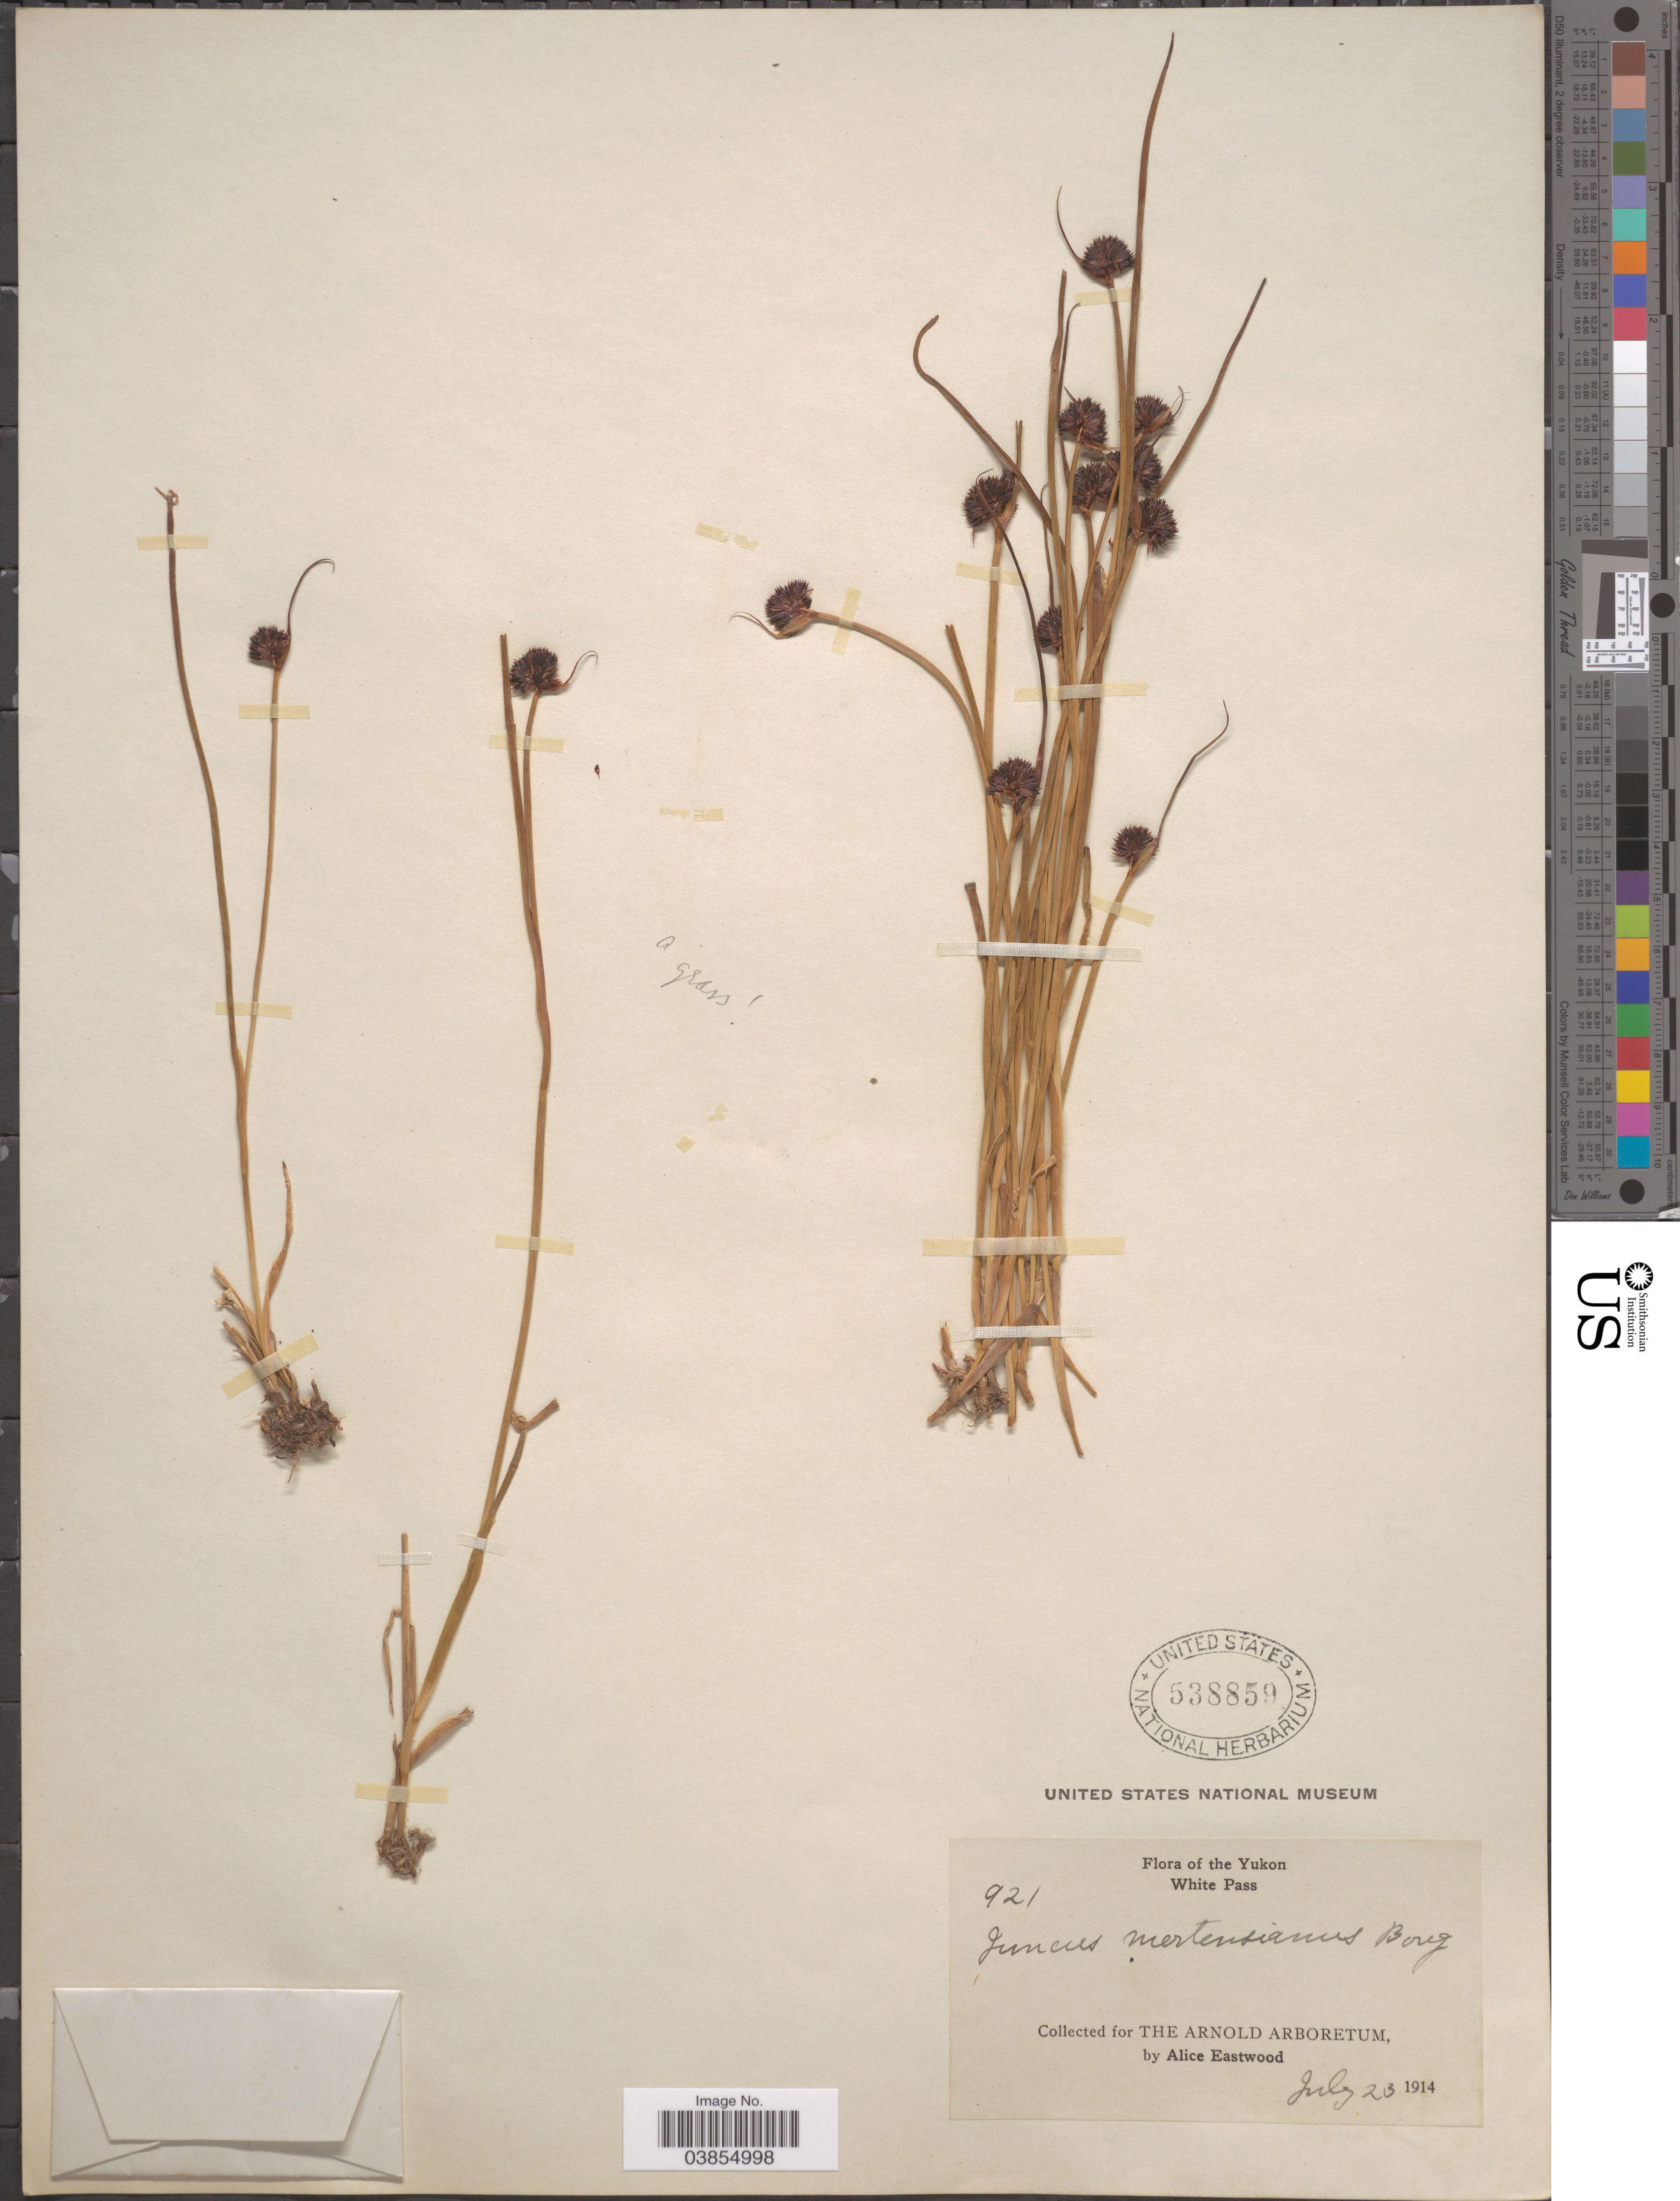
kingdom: Plantae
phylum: Tracheophyta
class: Liliopsida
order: Poales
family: Juncaceae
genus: Juncus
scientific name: Juncus mertensianus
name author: Bong.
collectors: A. Eastwood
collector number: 921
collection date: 1914-07-23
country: Canada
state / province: Yukon Territory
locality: Yukon. White Pass.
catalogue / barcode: US 538859